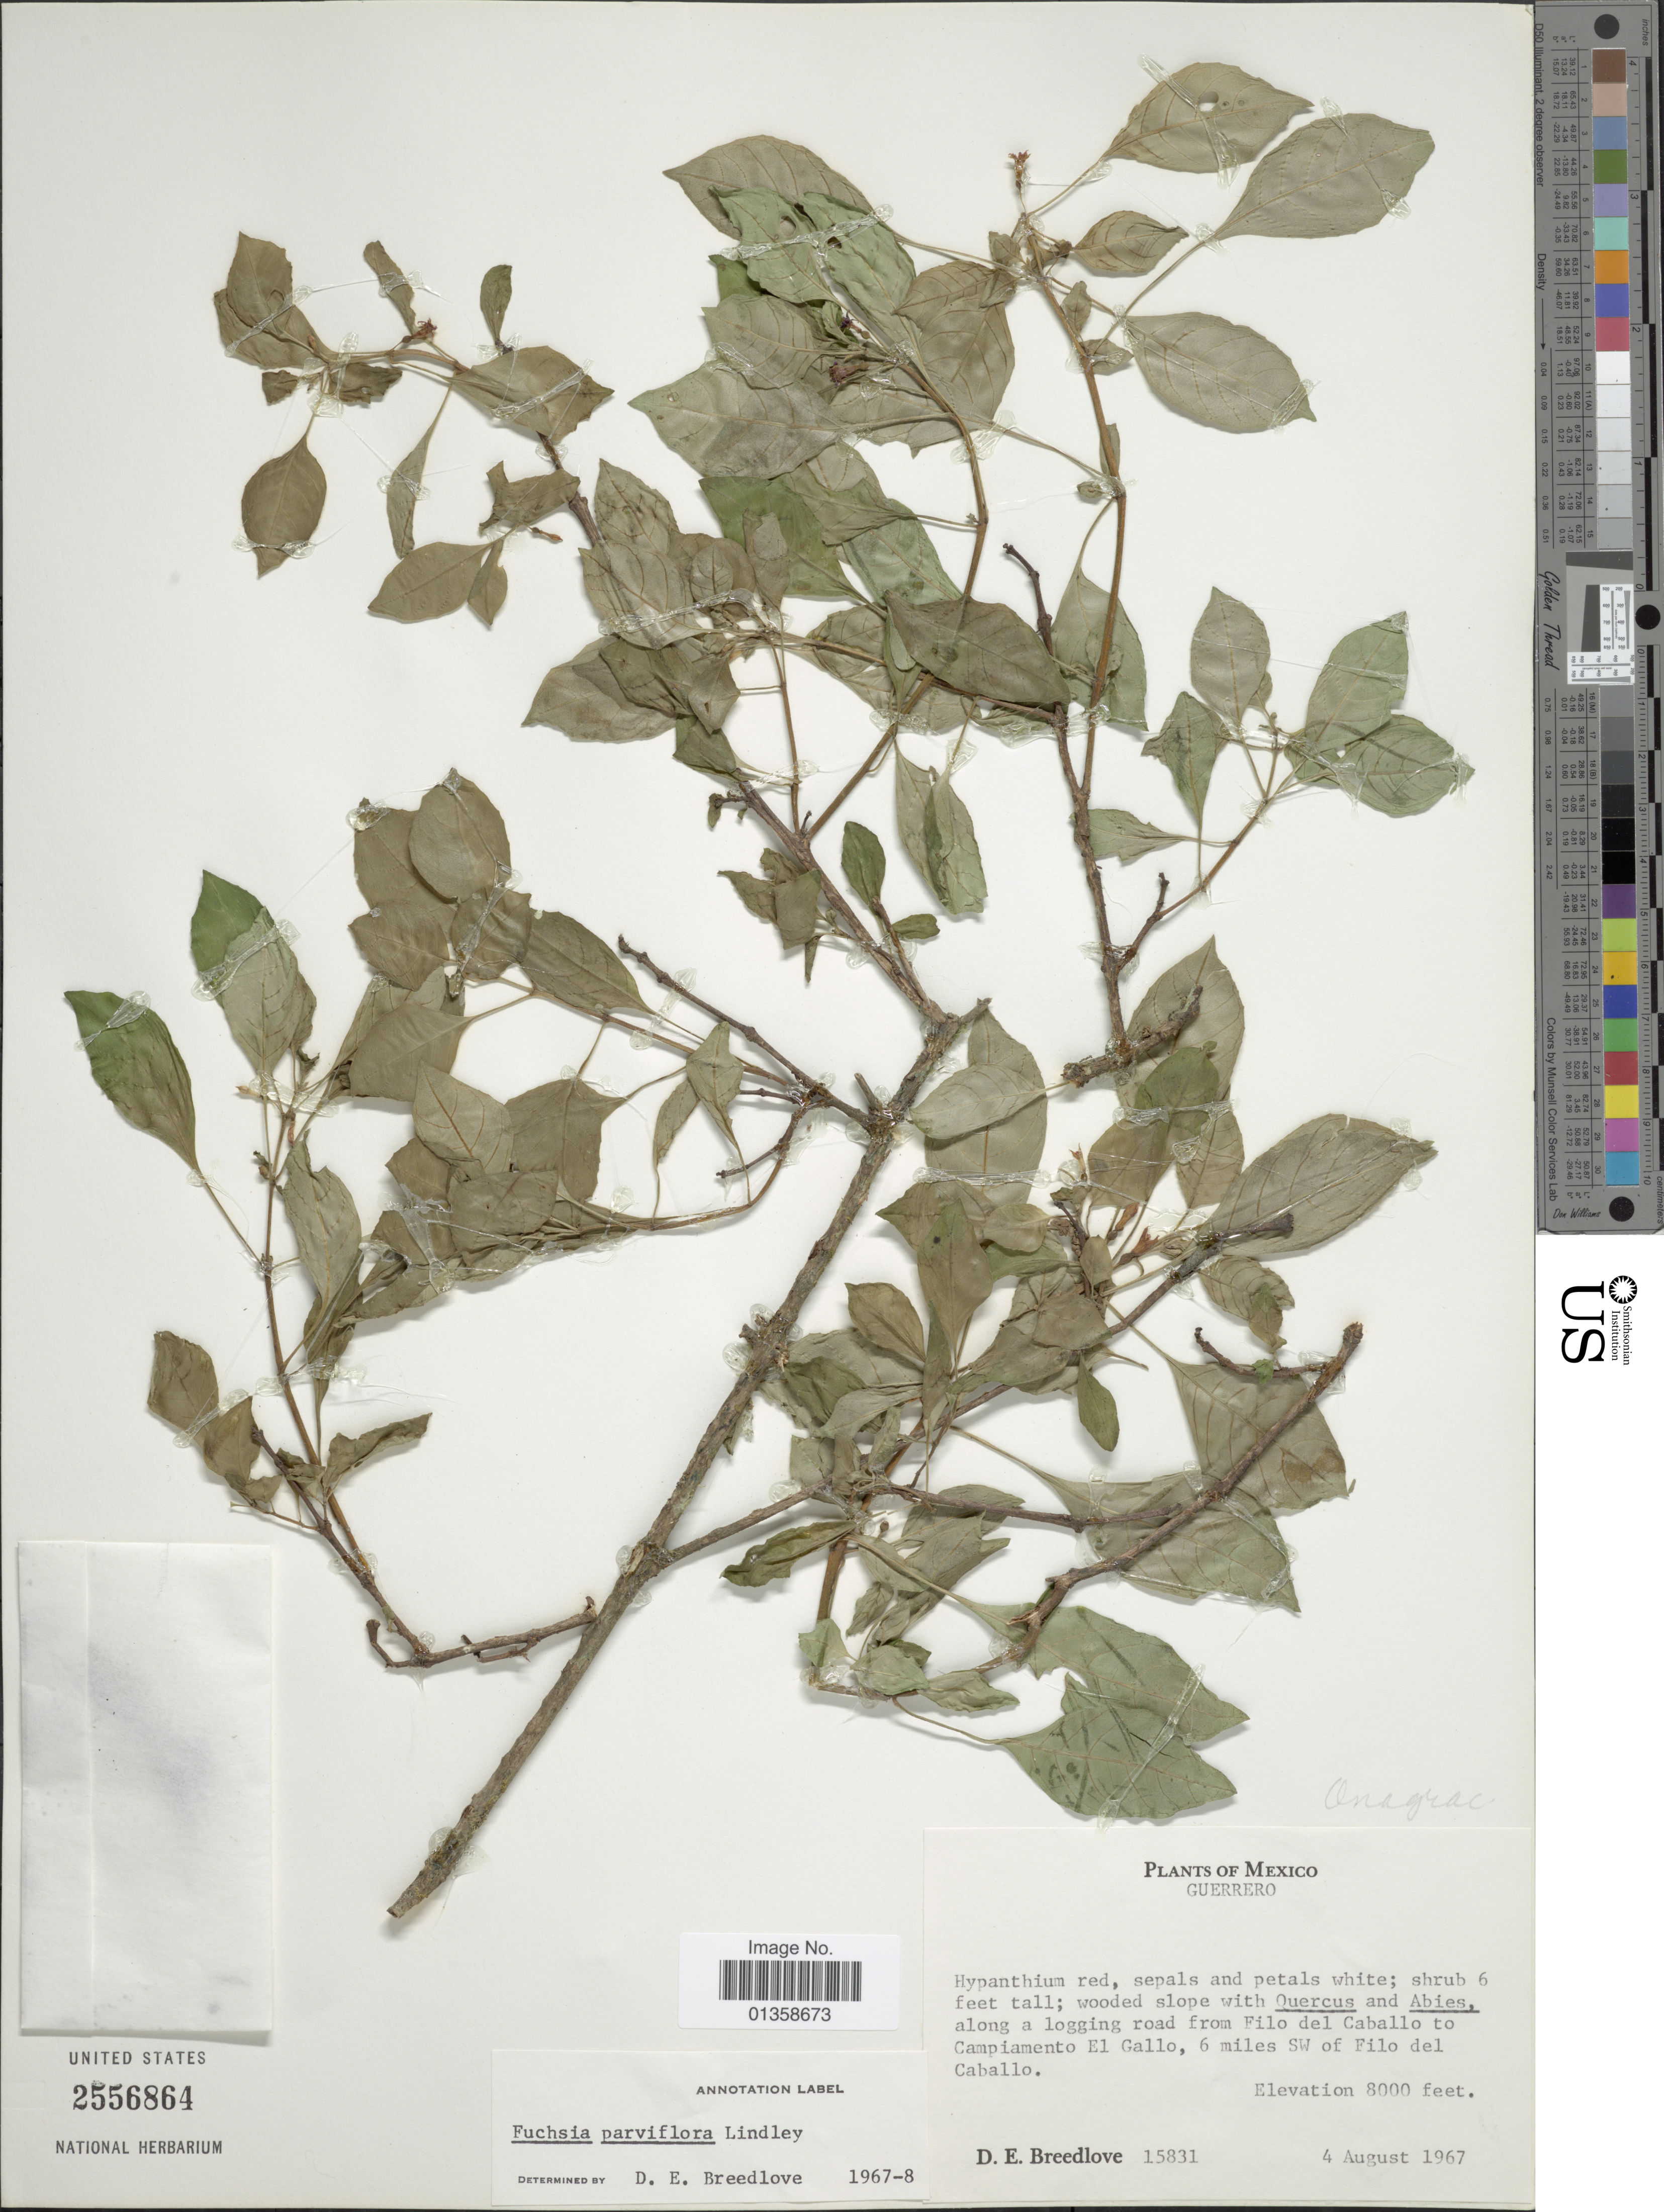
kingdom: Plantae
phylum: Tracheophyta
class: Magnoliopsida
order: Myrtales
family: Onagraceae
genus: Fuchsia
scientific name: Fuchsia cylindracea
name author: Lindl.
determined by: Wagner, W. L., (BOT), Smithsonian Institution - National Museum of Natural History (UNITED STATES)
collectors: D. E. Breedlove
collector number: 15831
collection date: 1967-08-04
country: Mexico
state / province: Guerrero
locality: Along a logging road from Filo del Caballo to Campiamento El Gallo, 6 miles SW of Filo del Caballo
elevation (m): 2438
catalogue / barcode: US 2556864